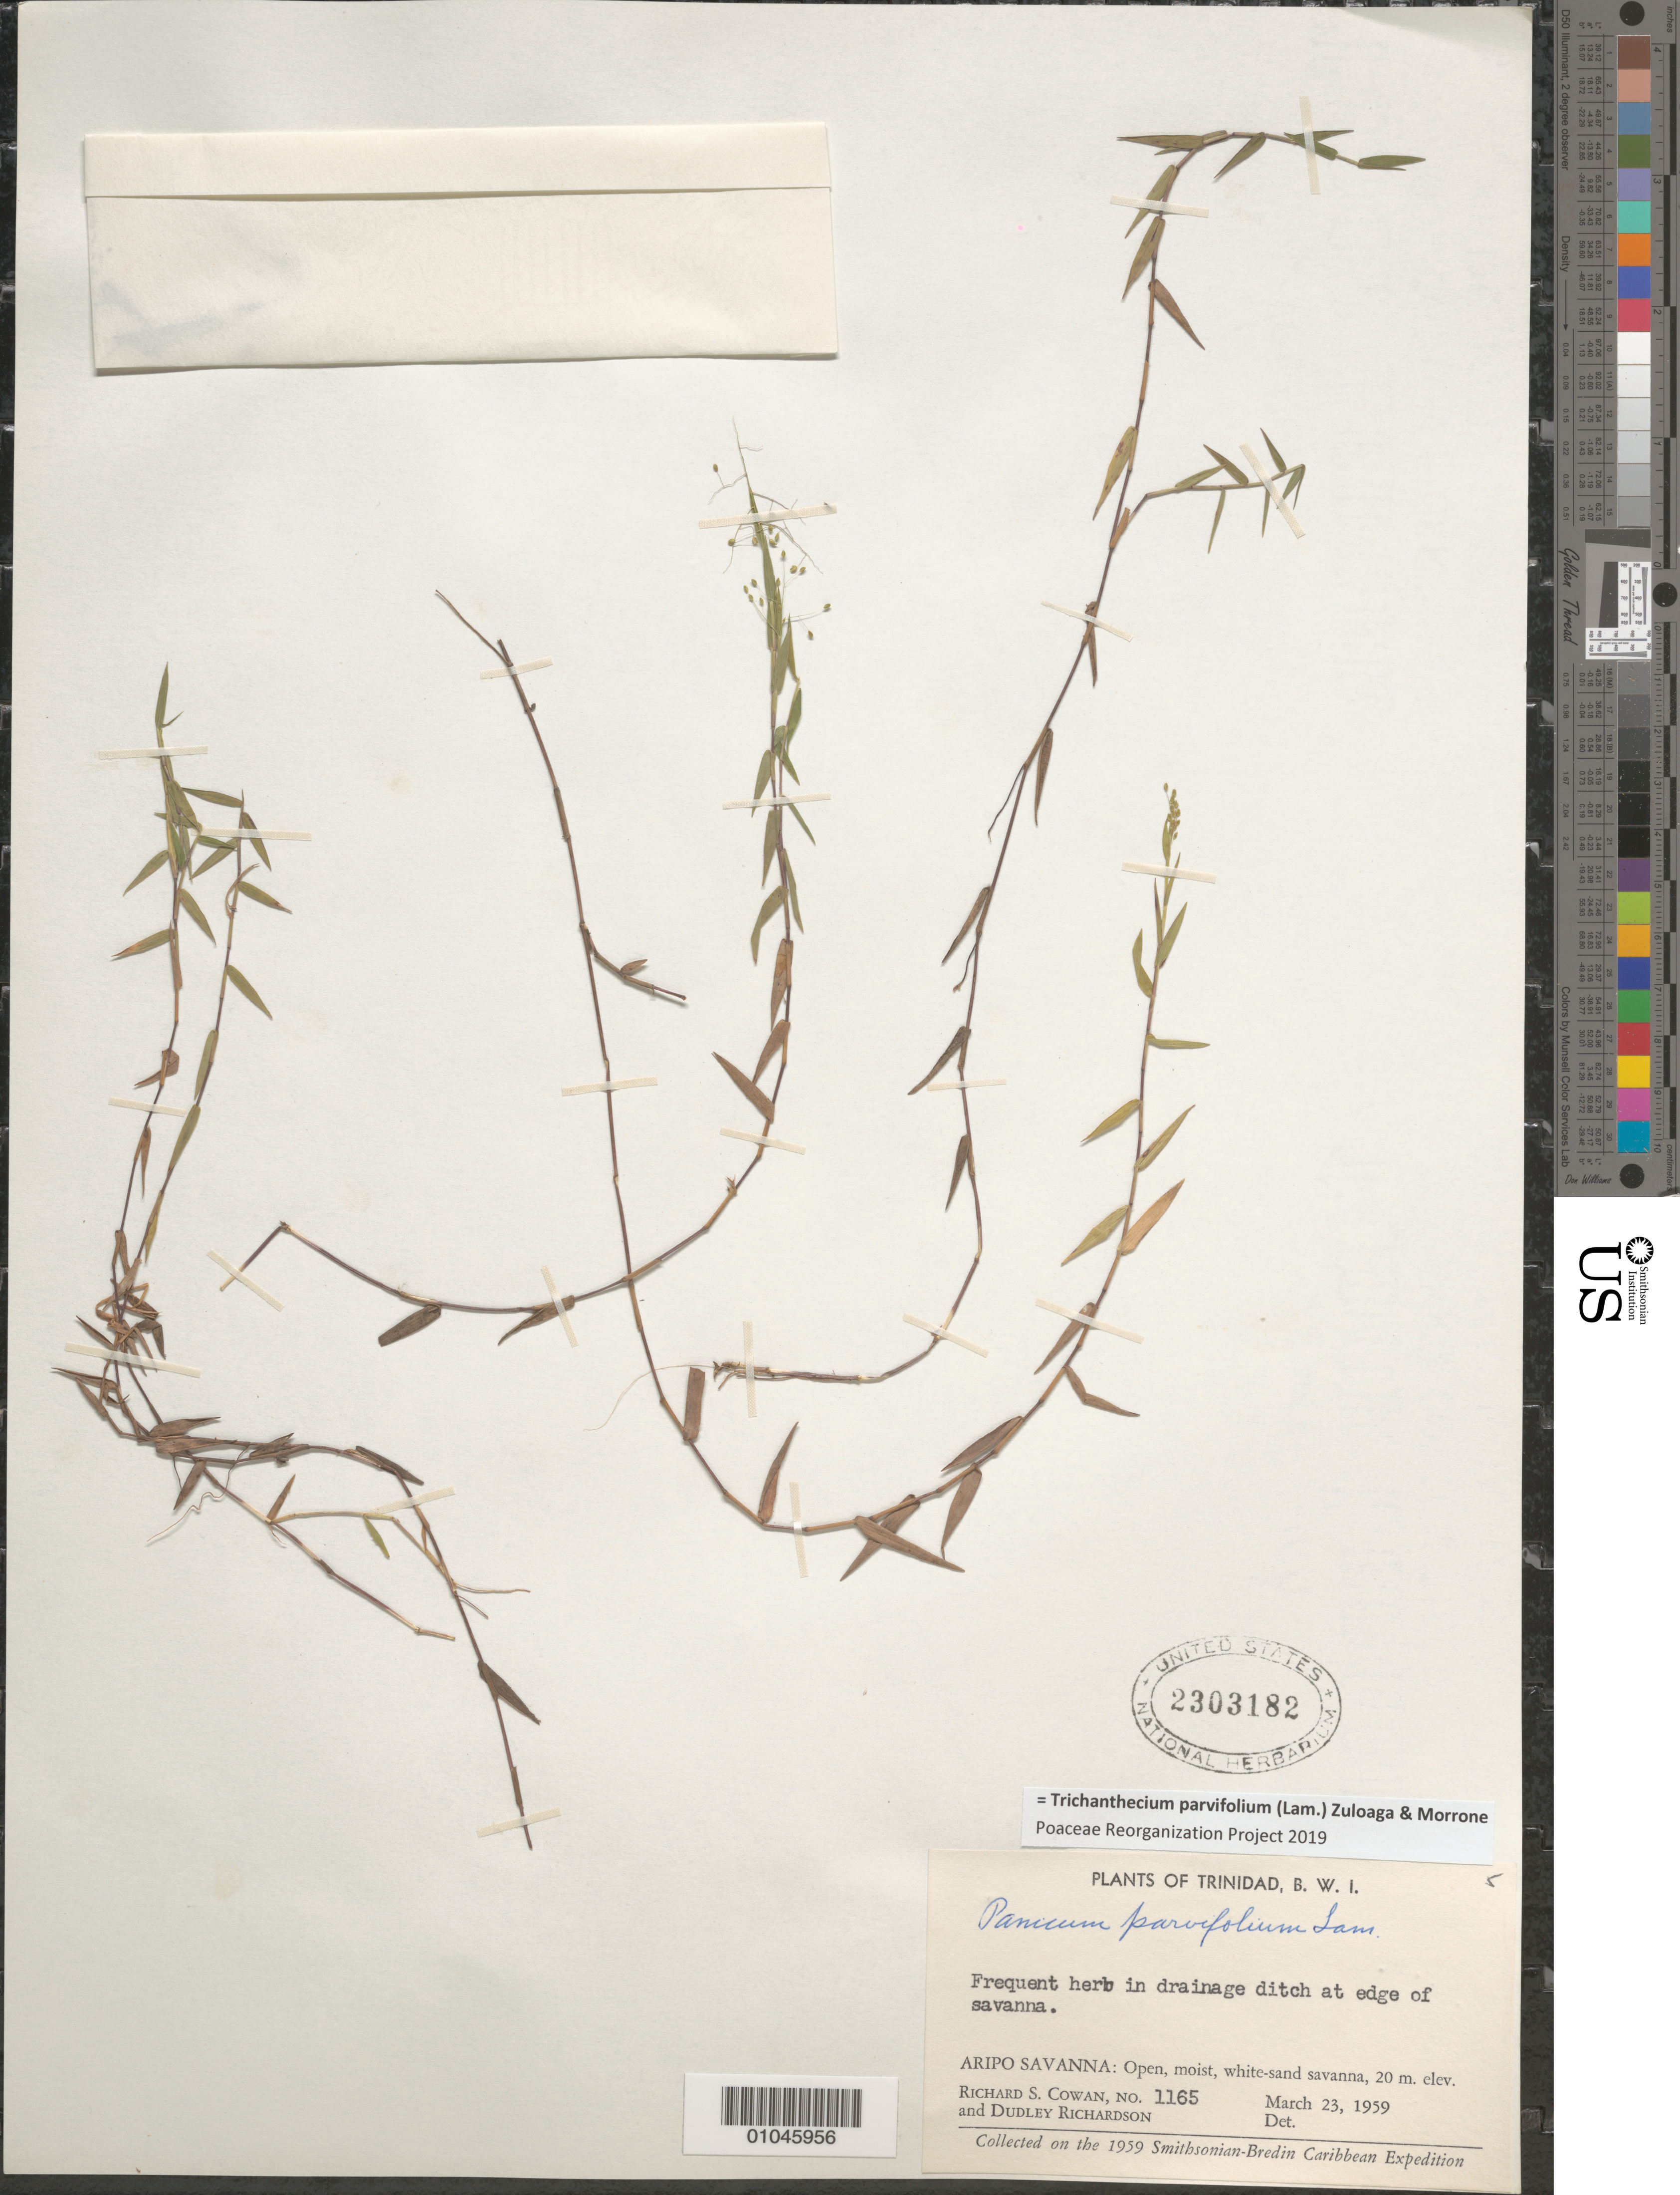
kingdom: Plantae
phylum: Tracheophyta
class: Liliopsida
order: Poales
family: Poaceae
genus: Trichanthecium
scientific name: Trichanthecium parvifolium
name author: (Lam.) Zuloaga & Morrone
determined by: Poaceae Reorganization Project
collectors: R. S. Cowan & D. Richardson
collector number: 1165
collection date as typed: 23 Mar 1959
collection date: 1959-03-23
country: Trinidad and Tobago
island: Trinidad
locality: Aripo Savanna: open moist white sand savanna. Frequent herb in drainage ditch at edge of savanna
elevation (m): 20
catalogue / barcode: US 2303182